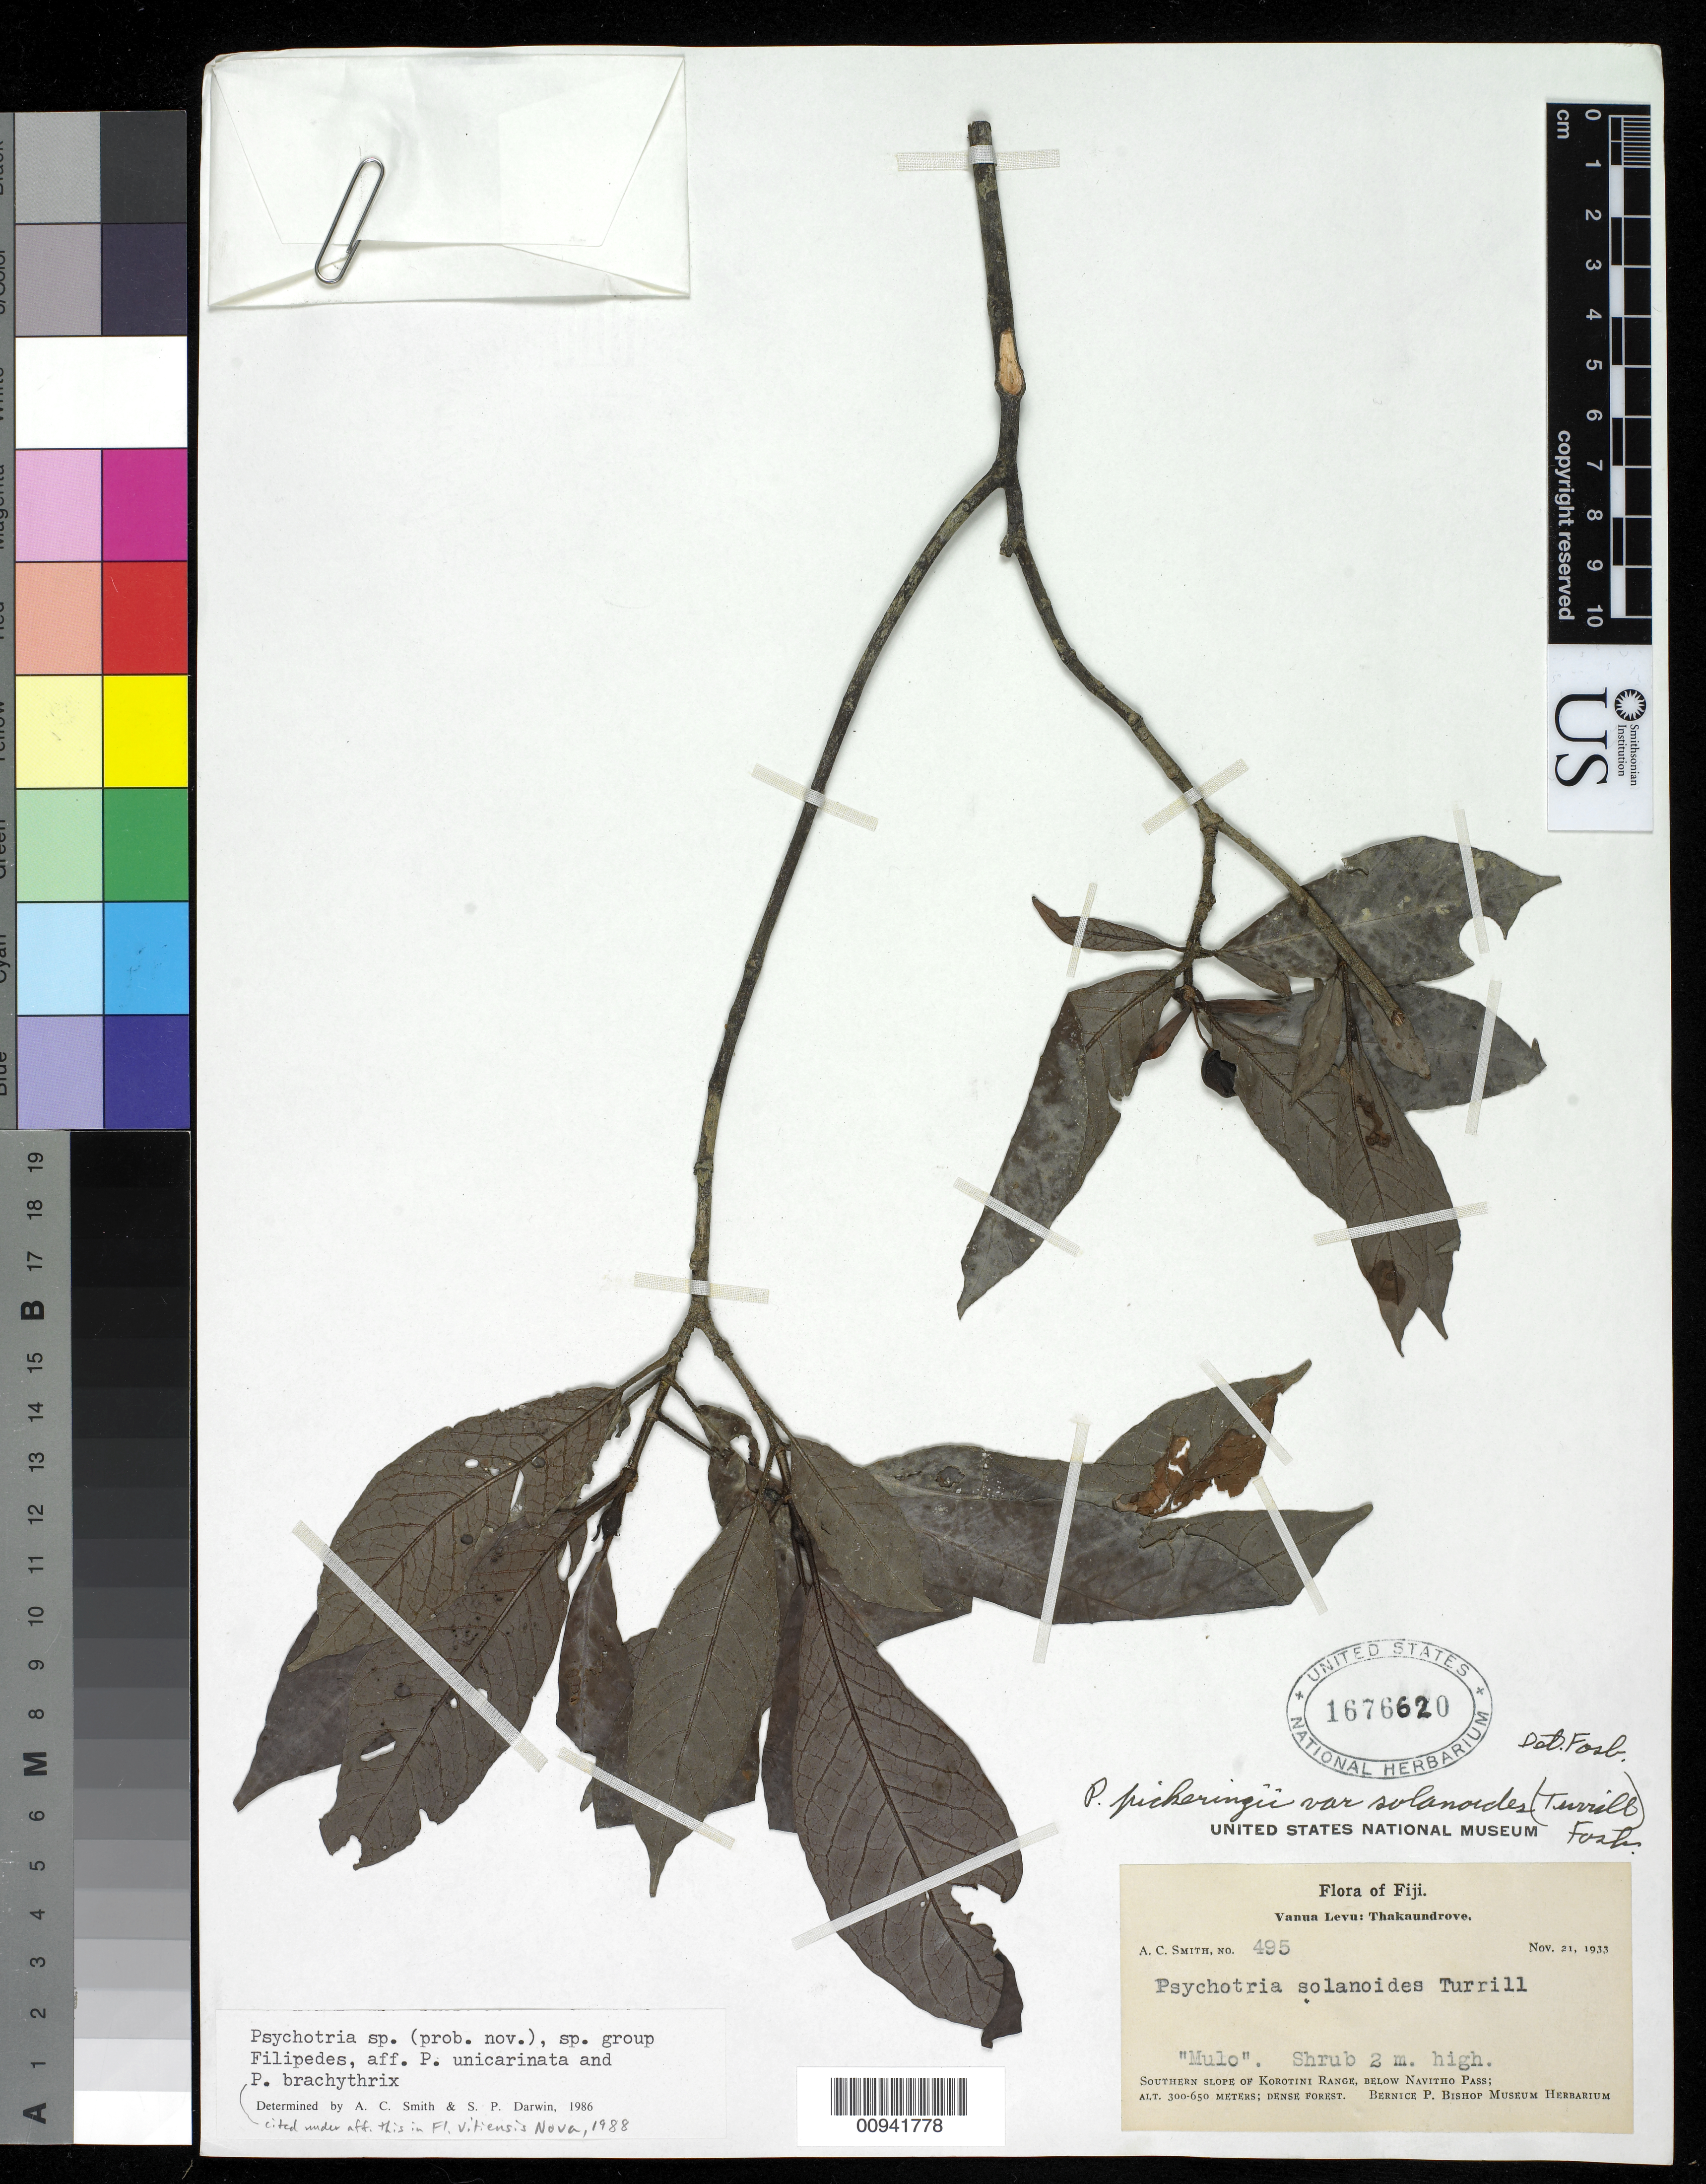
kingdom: Plantae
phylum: Tracheophyta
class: Magnoliopsida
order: Gentianales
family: Rubiaceae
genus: Psychotria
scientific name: Psychotria brachythrix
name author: A.C. Sm.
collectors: C. A. Smith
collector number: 495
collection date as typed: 21 Nov 1933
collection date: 1933-11-21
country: Fiji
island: Vanua Levu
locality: Vanua Levu: Thakaundrove; Southern slope of Korotini Range, Below Navitho Pass.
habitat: Dense forest.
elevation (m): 300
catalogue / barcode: US 1676620